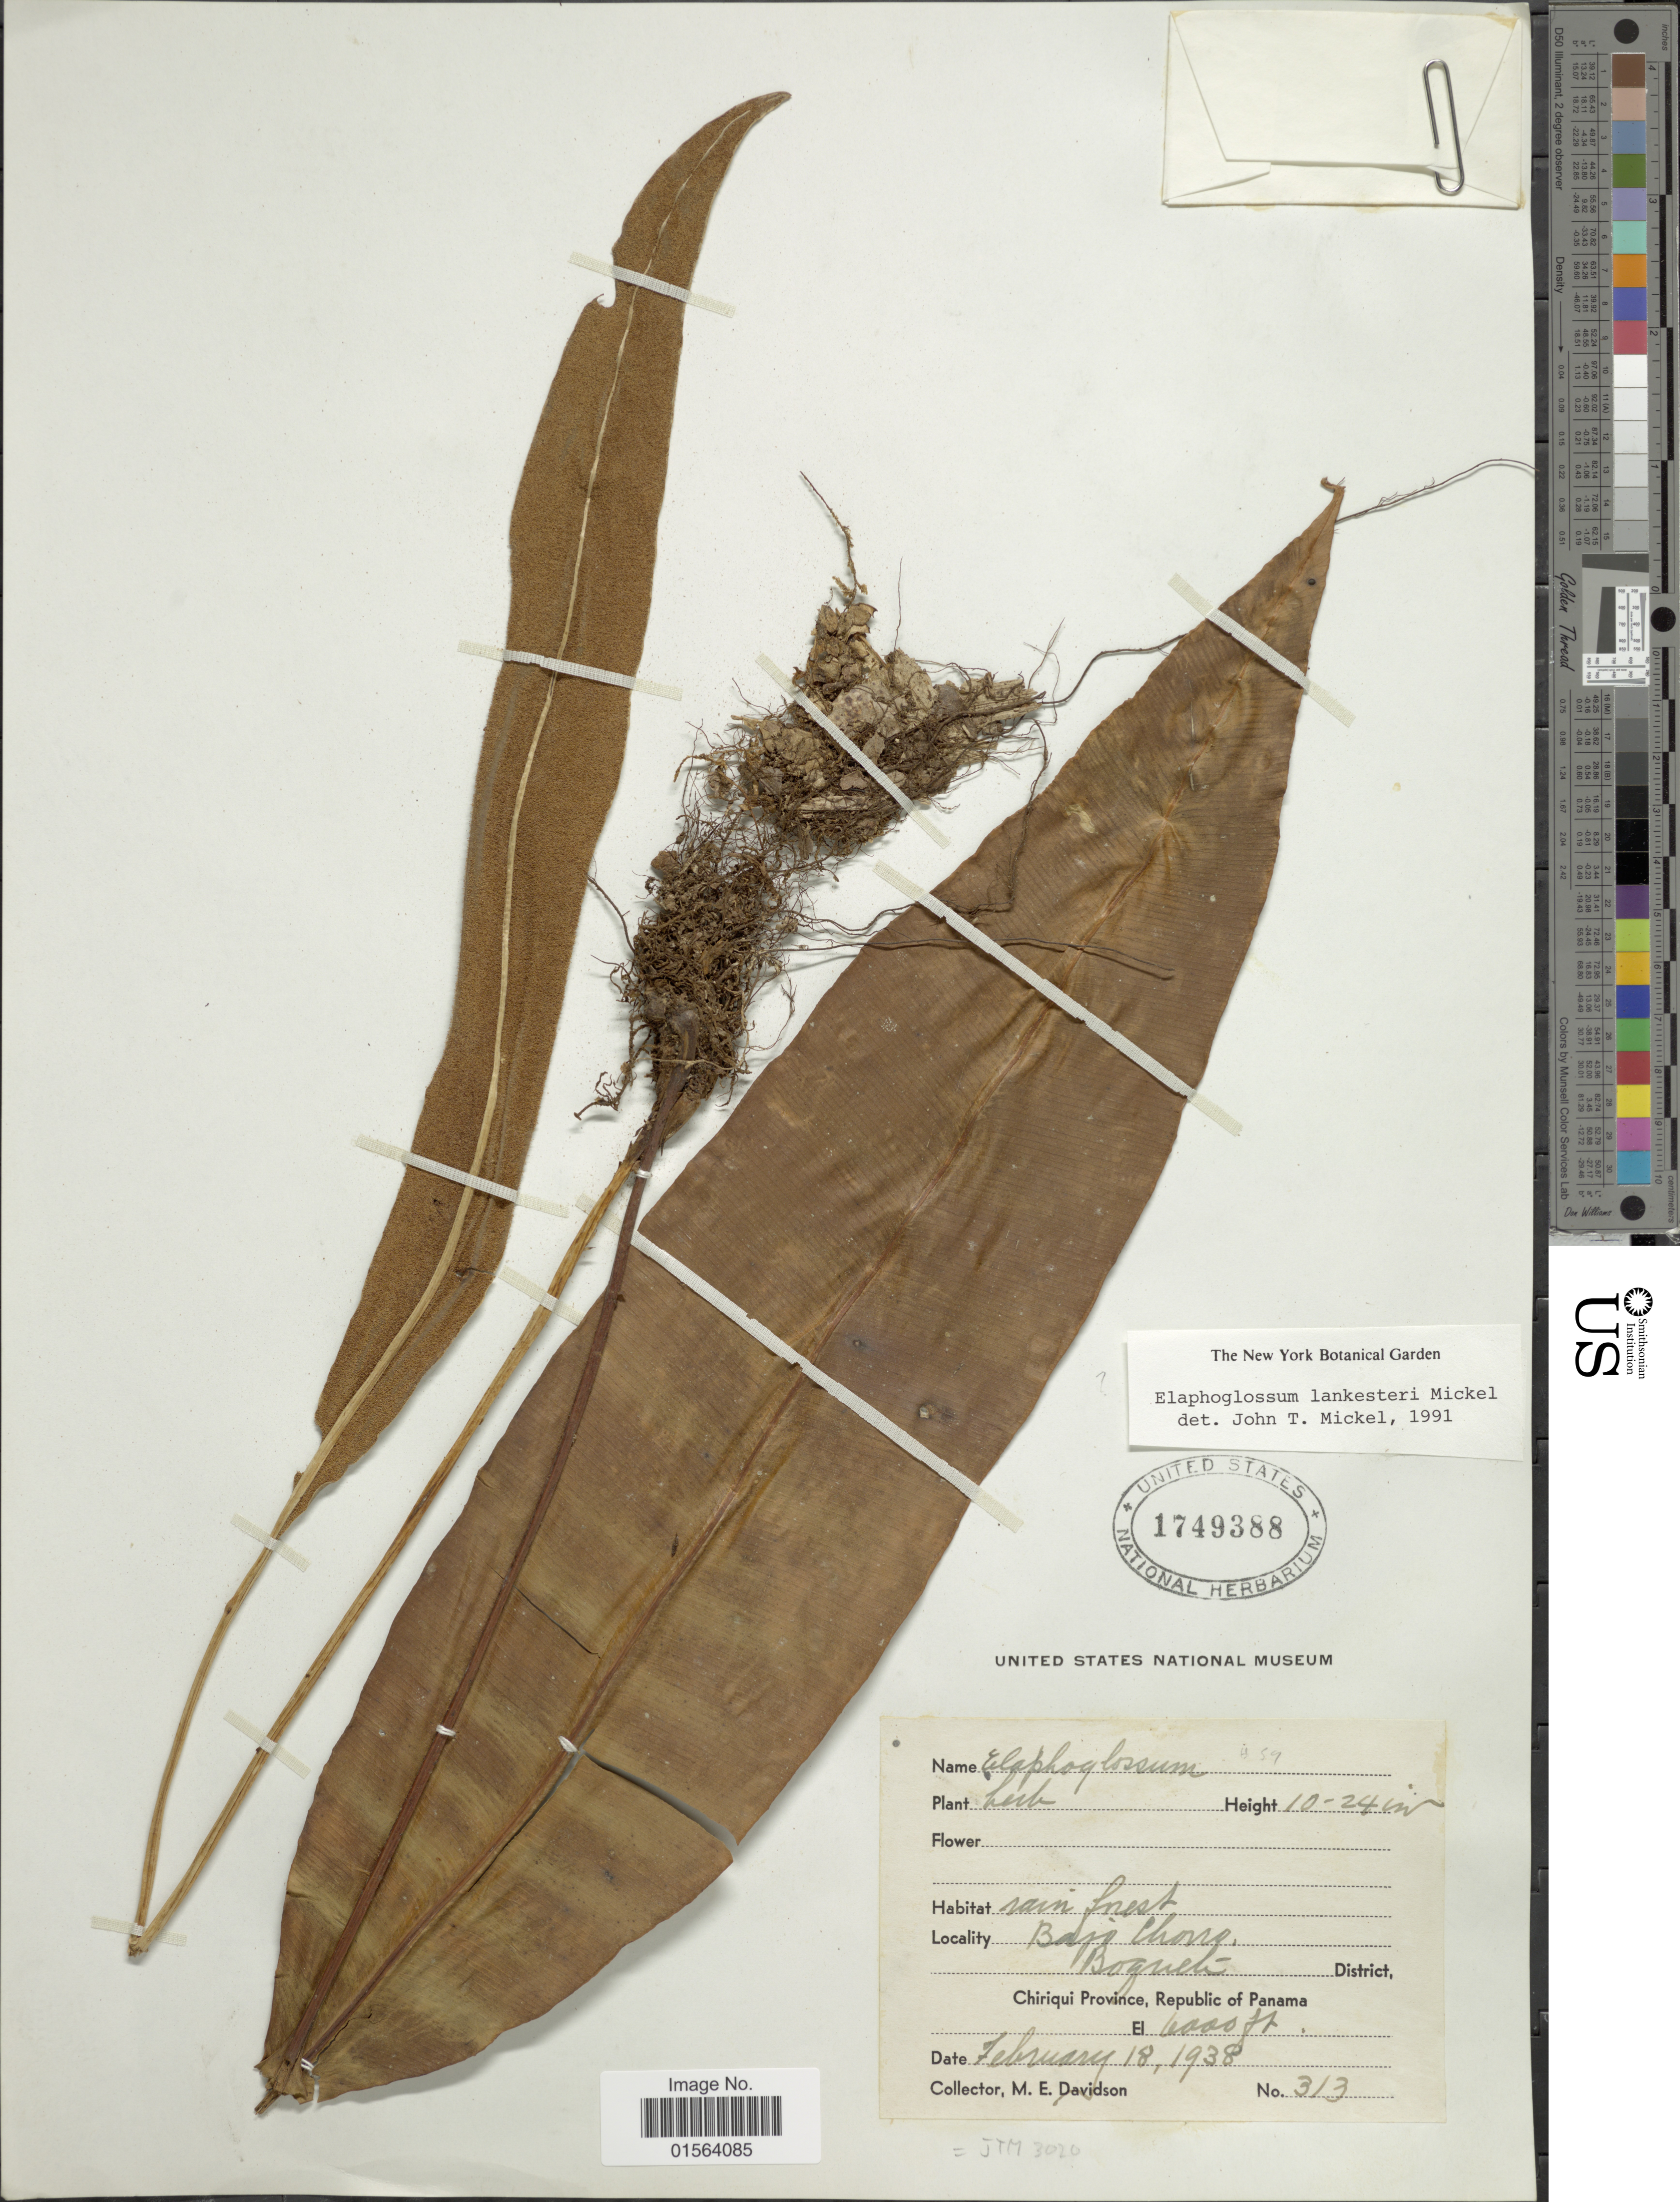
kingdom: Plantae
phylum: Tracheophyta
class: Polypodiopsida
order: Polypodiales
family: Dryopteridaceae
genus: Elaphoglossum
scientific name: Elaphoglossum lankesteri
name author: Mickel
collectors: M. E. Davidson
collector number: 313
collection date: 1938-02-18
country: Panama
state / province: Chiriqui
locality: Bajo Chorro, Boquete District, Chiriqui Province, Republic of Panama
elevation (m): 1829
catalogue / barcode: US 1749388